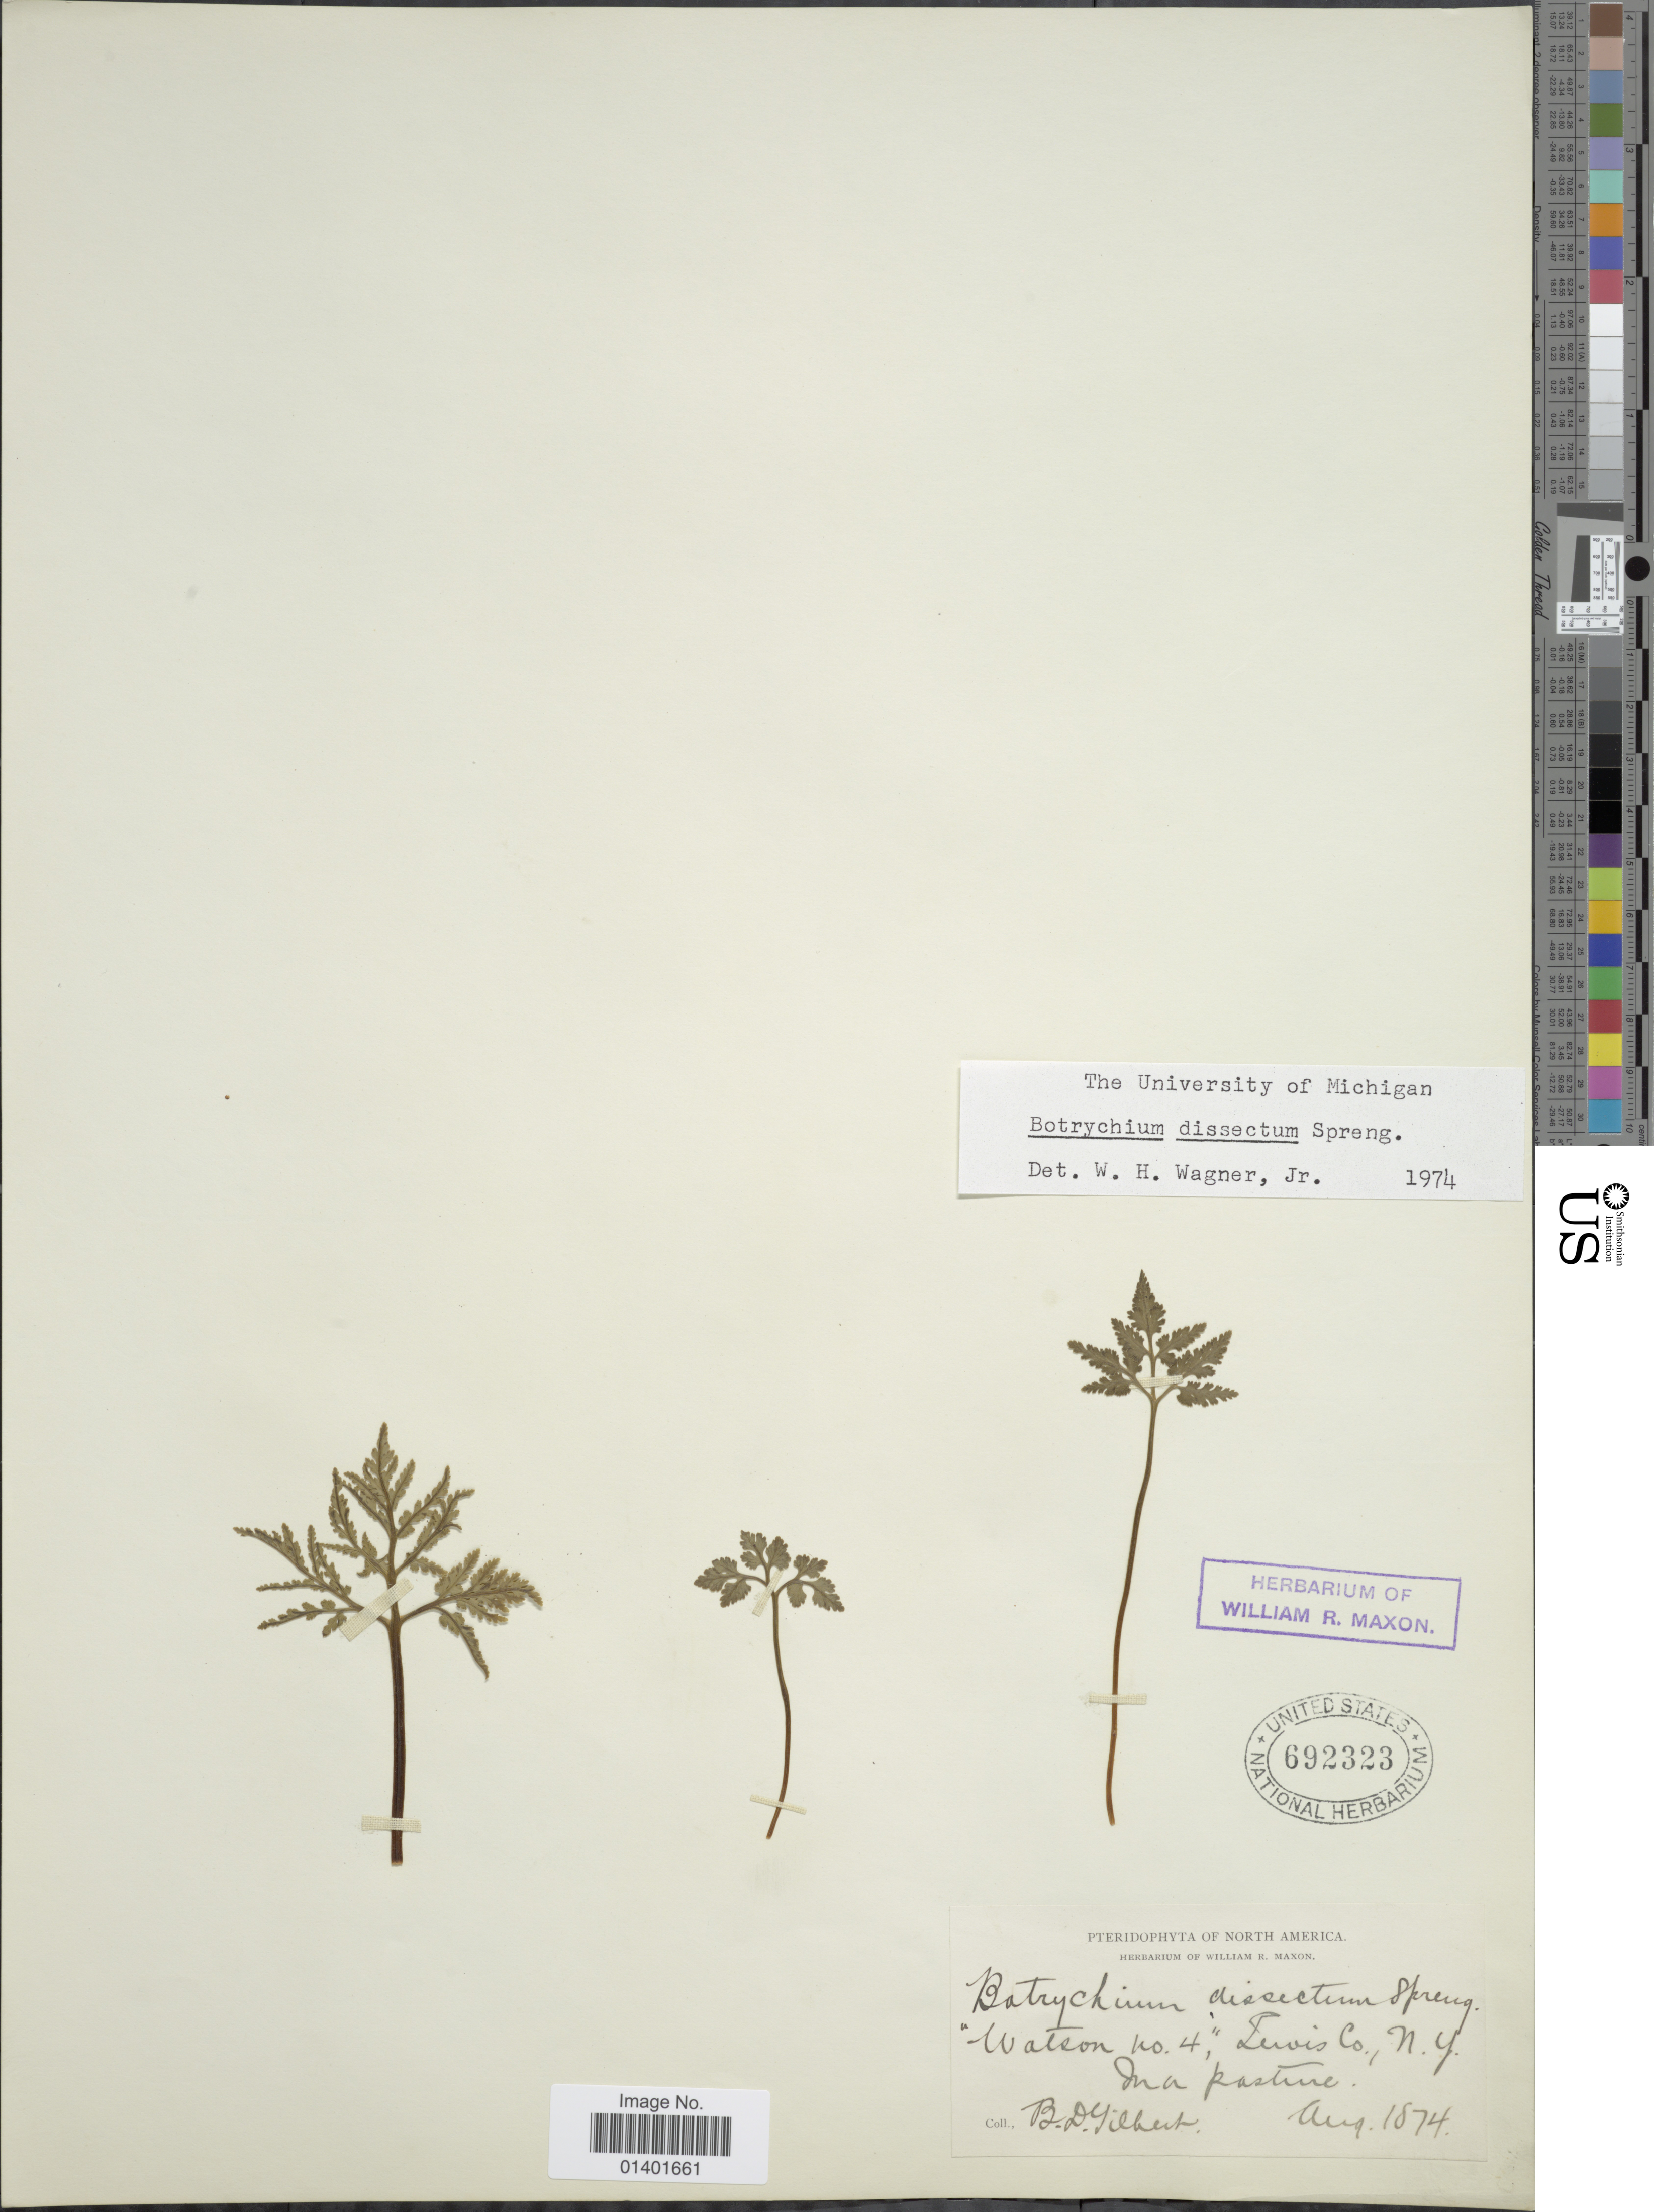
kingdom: Plantae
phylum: Tracheophyta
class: Polypodiopsida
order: Ophioglossales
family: Ophioglossaceae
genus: Botrychium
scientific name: Botrychium dissectum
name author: Spreng.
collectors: B. Gilbert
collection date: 1874-08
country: United States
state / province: New York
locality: Watson no. 4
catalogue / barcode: US 692323